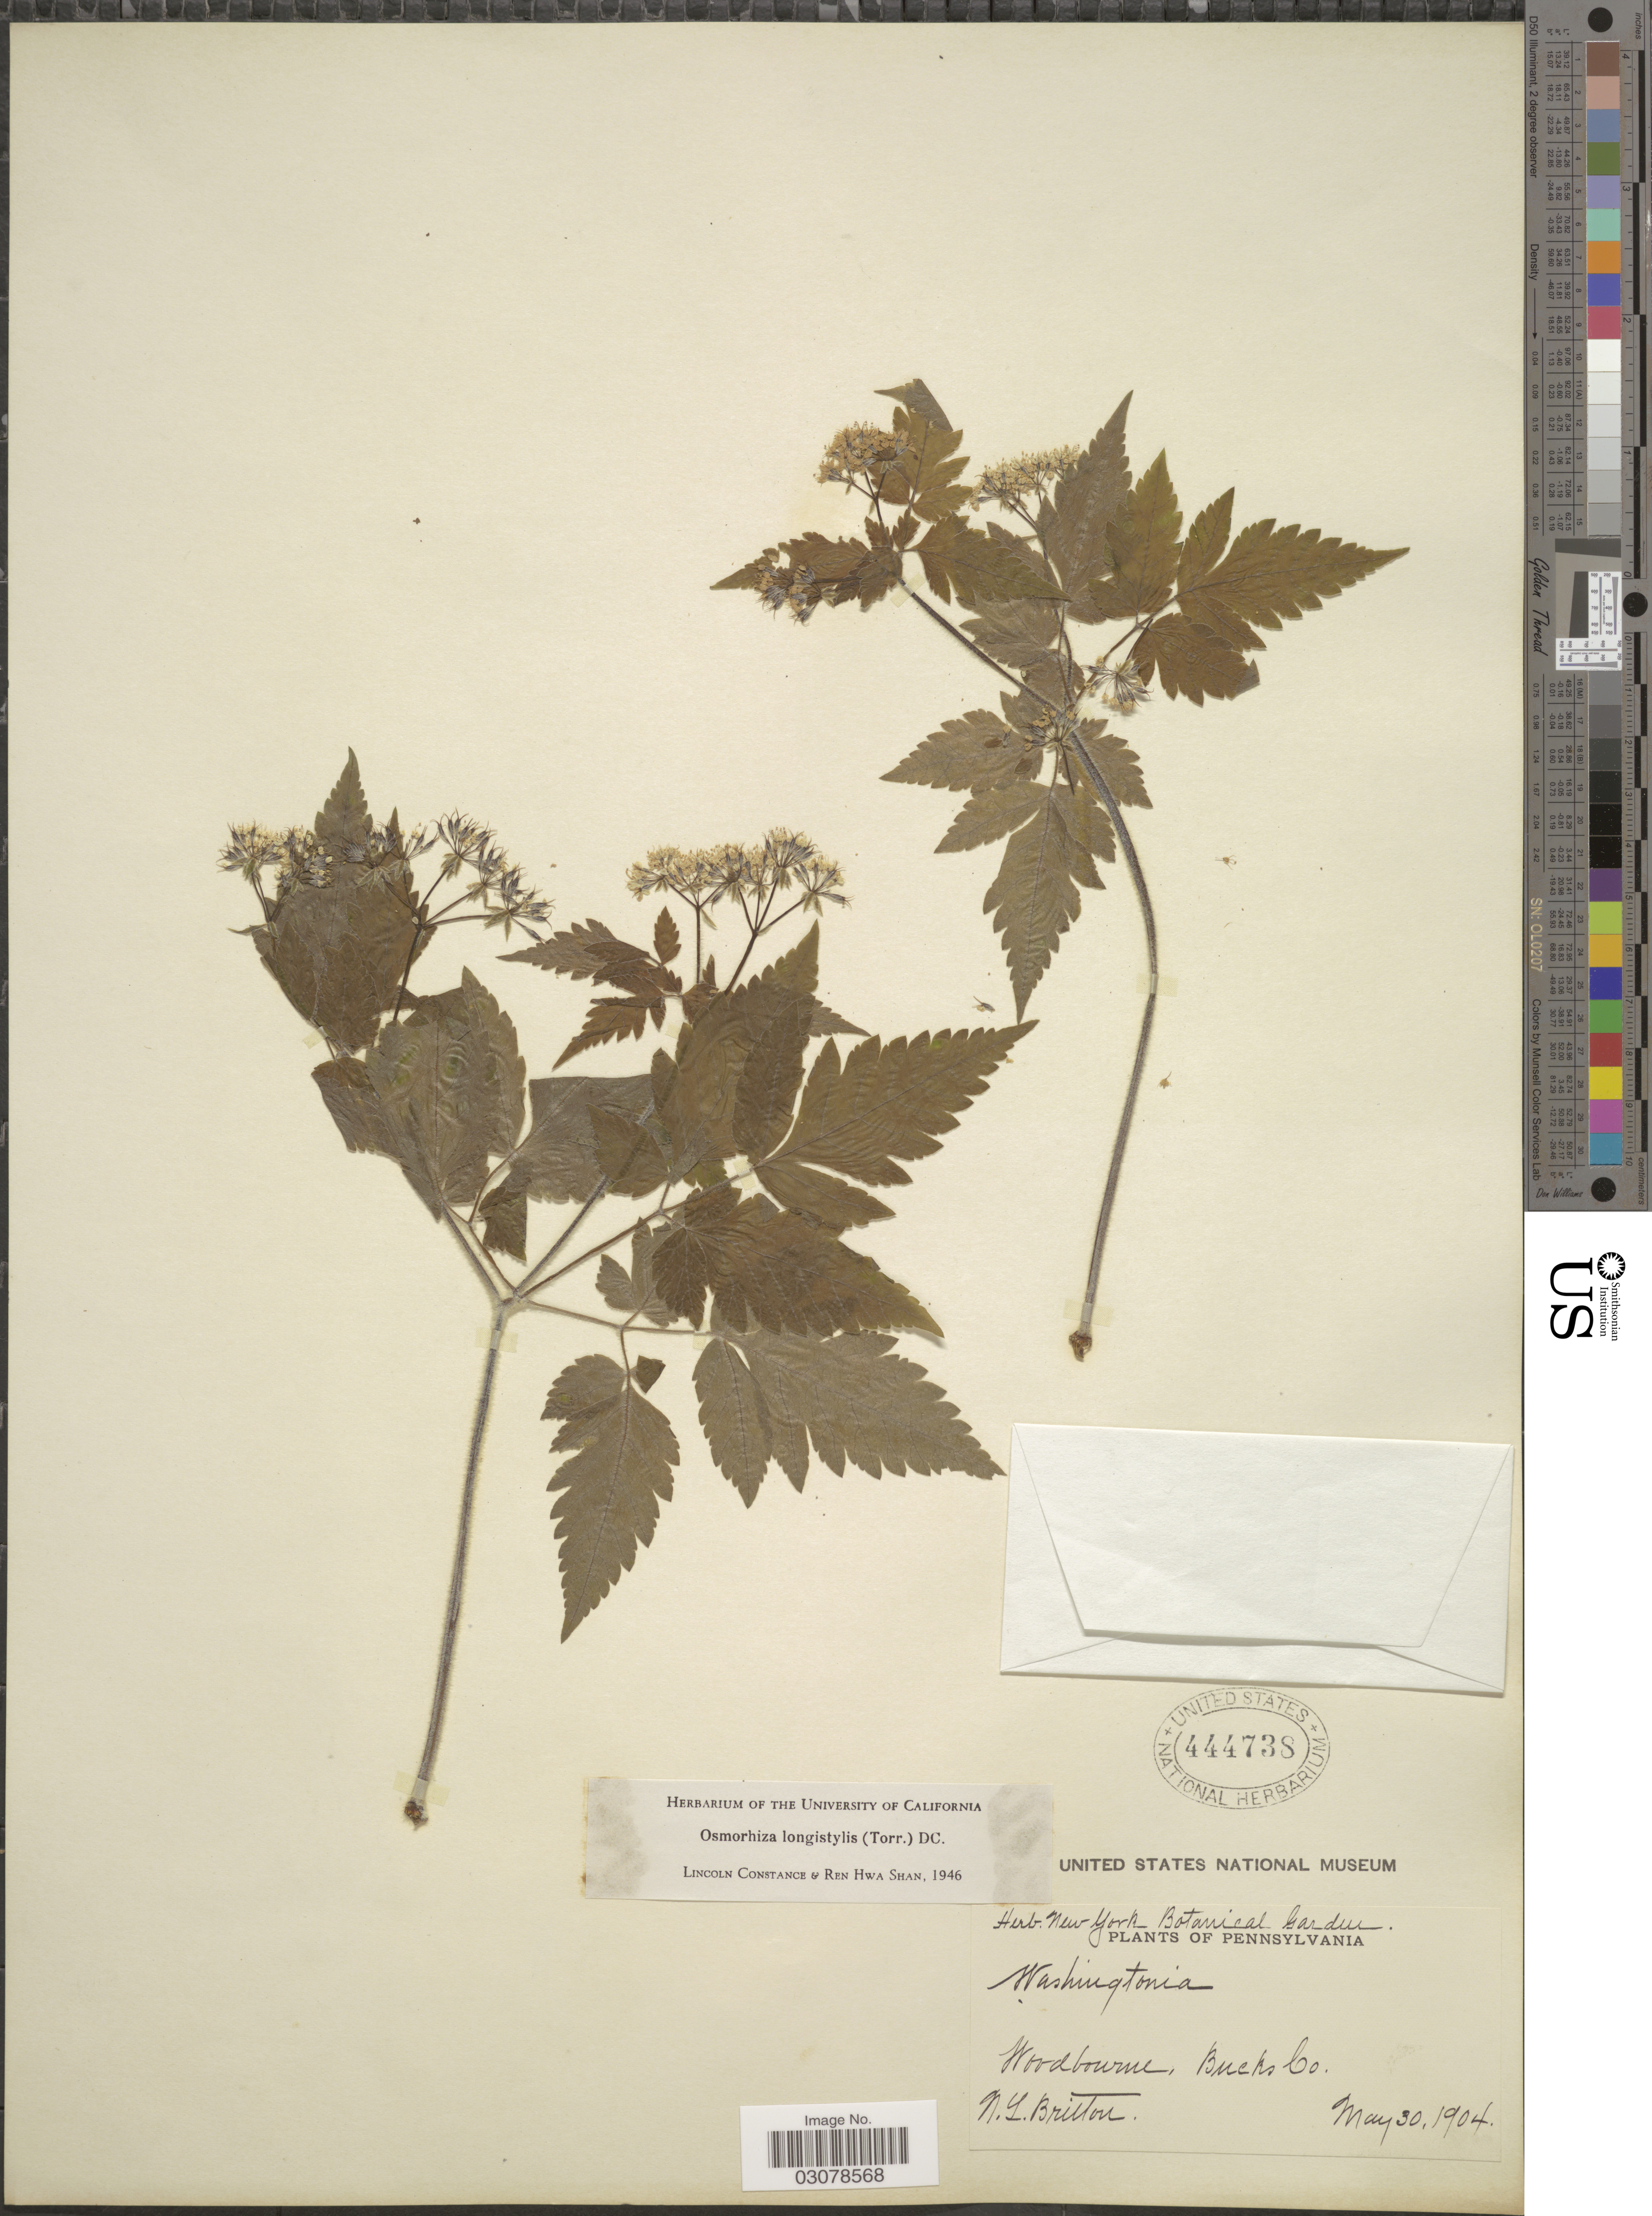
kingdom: Plantae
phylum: Tracheophyta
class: Magnoliopsida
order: Apiales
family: Apiaceae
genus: Osmorhiza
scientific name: Osmorhiza longistylis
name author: (Torr.) DC.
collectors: N. Britton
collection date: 1904-05-30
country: United States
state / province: Pennsylvania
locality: Woodbourne, Bucks Co.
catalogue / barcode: US 444738